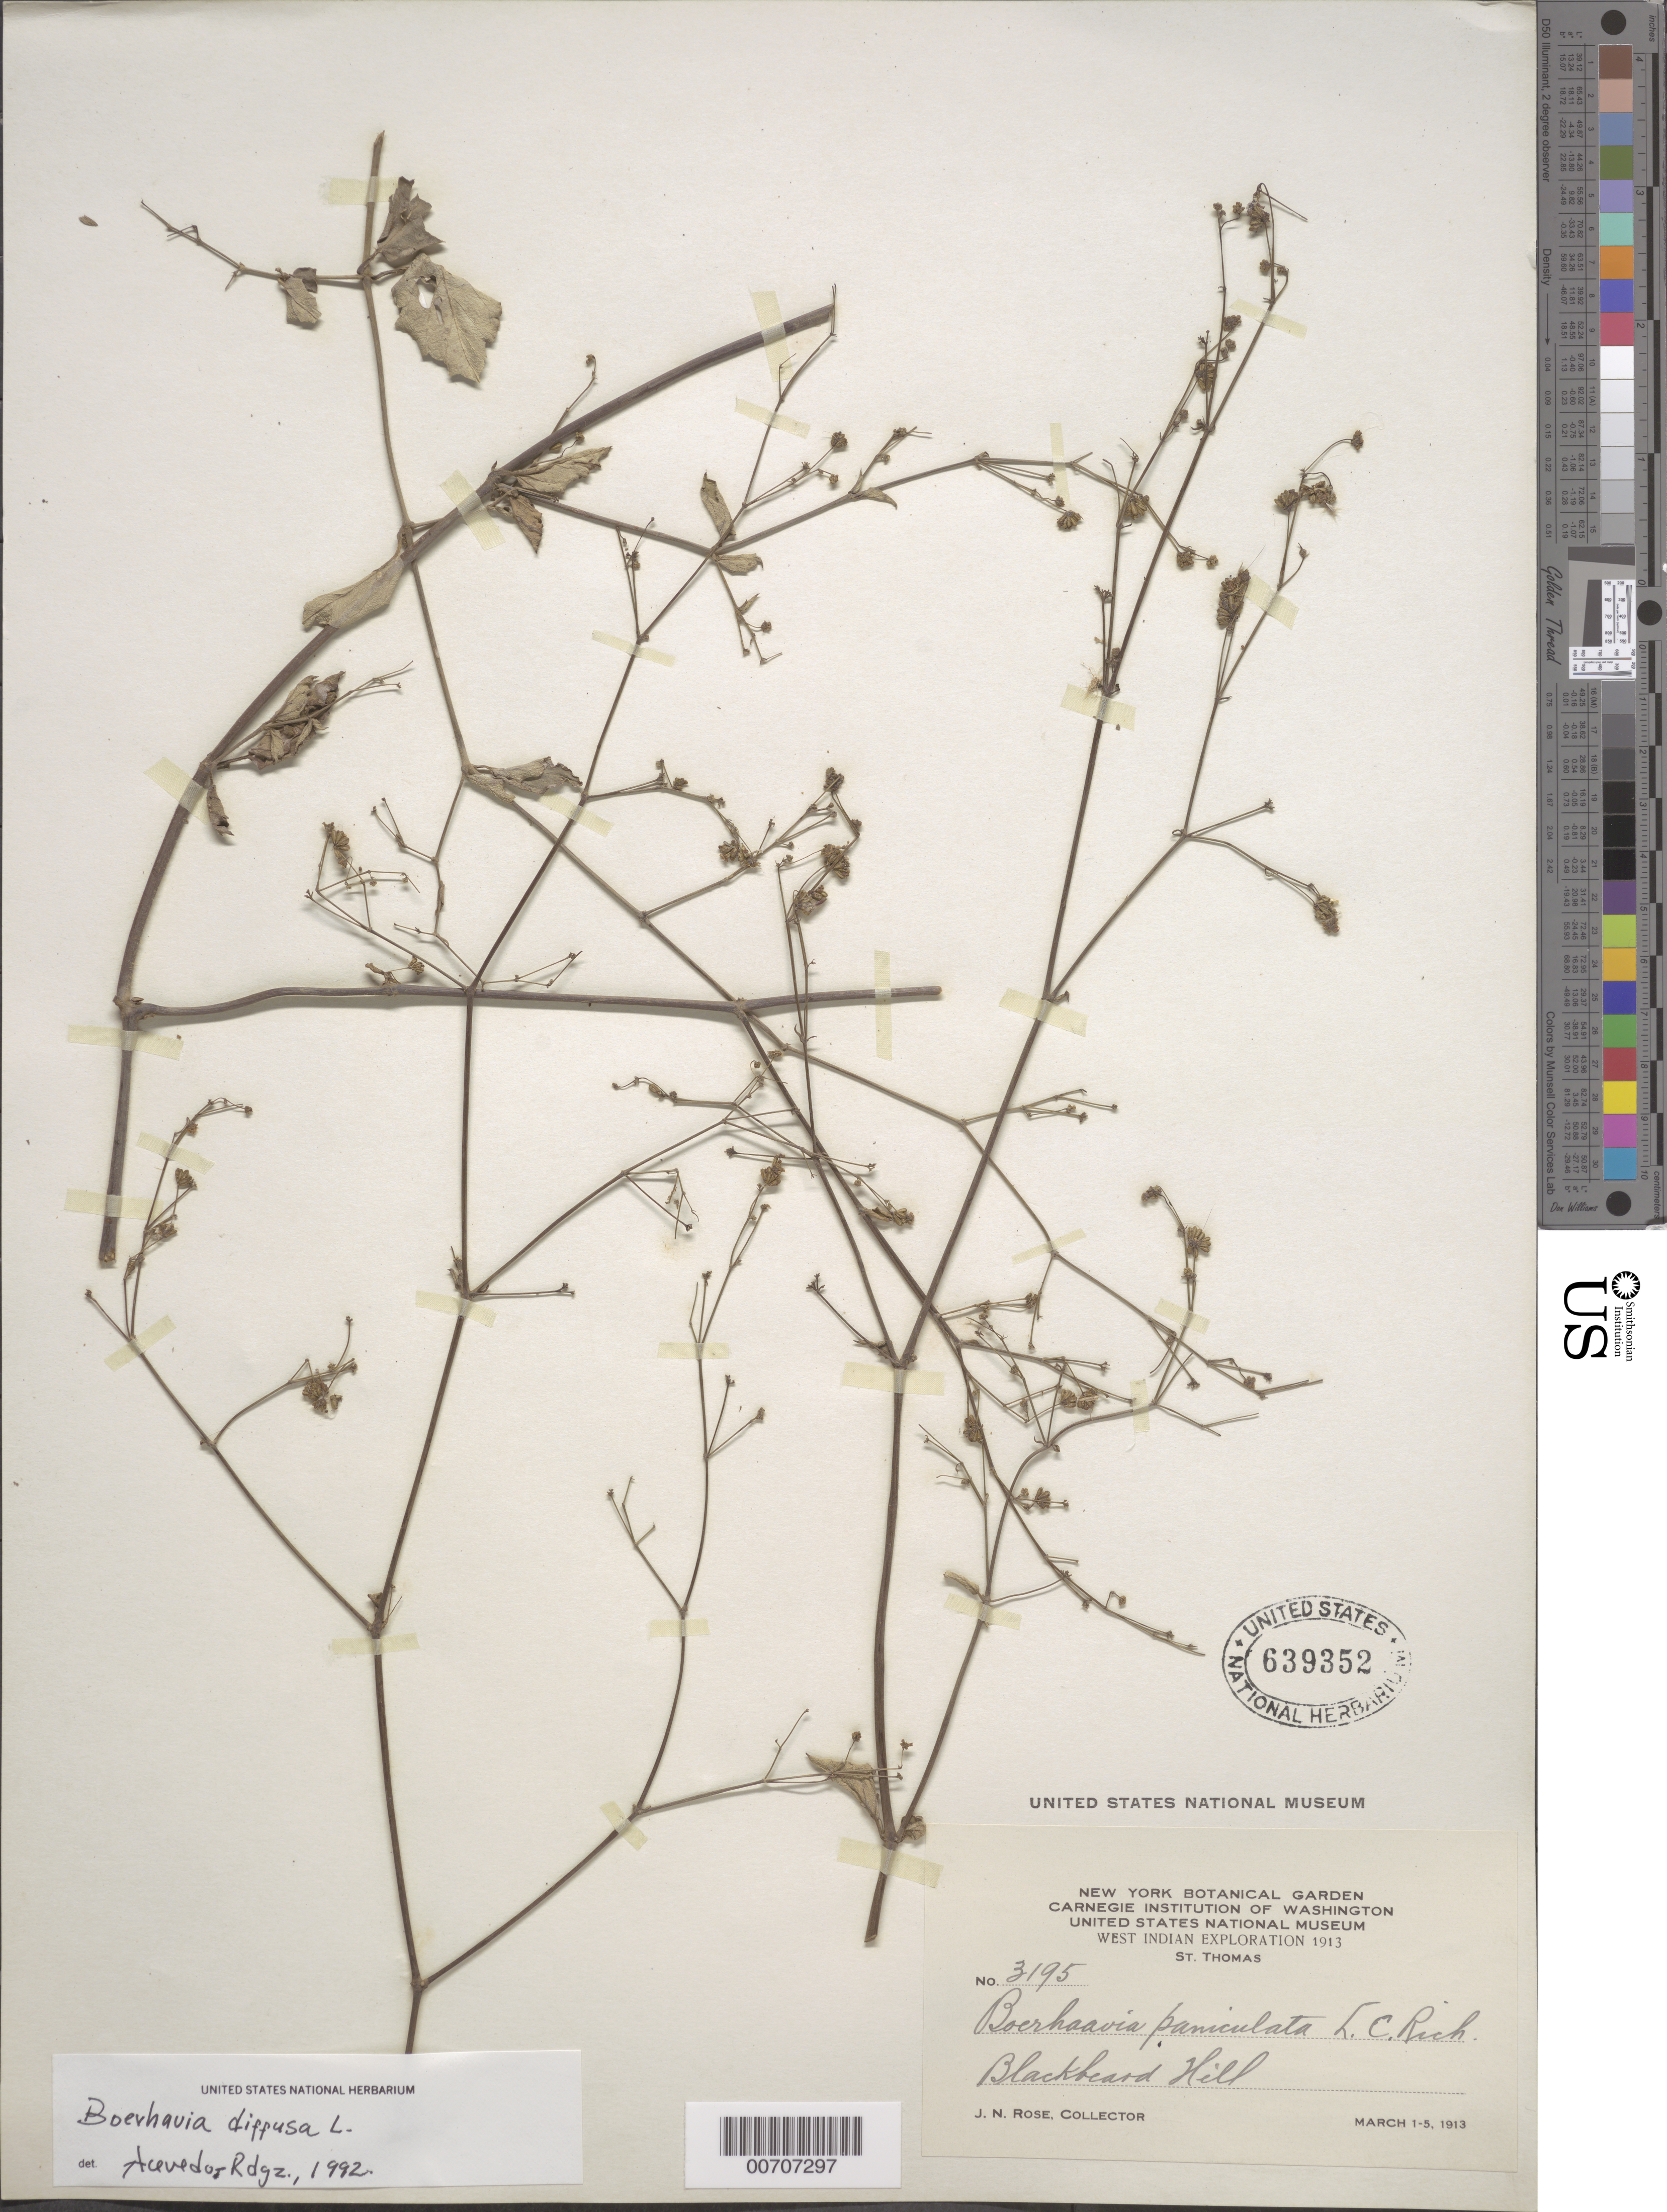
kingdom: Plantae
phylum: Tracheophyta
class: Magnoliopsida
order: Caryophyllales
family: Nyctaginaceae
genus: Boerhavia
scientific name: Boerhavia diffusa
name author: L.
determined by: Acevedo-Rodríguez, P., (BOT), Smithsonian Institution - National Museum of Natural History (UNITED STATES)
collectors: J. N. Rose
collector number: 3195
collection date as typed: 01 Mar 1913 to 05 Mar 1913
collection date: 1913-03-01/1913-03-05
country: U.S. Virgin Islands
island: St. Thomas Island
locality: Blackbeard Hill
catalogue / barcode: US 639352